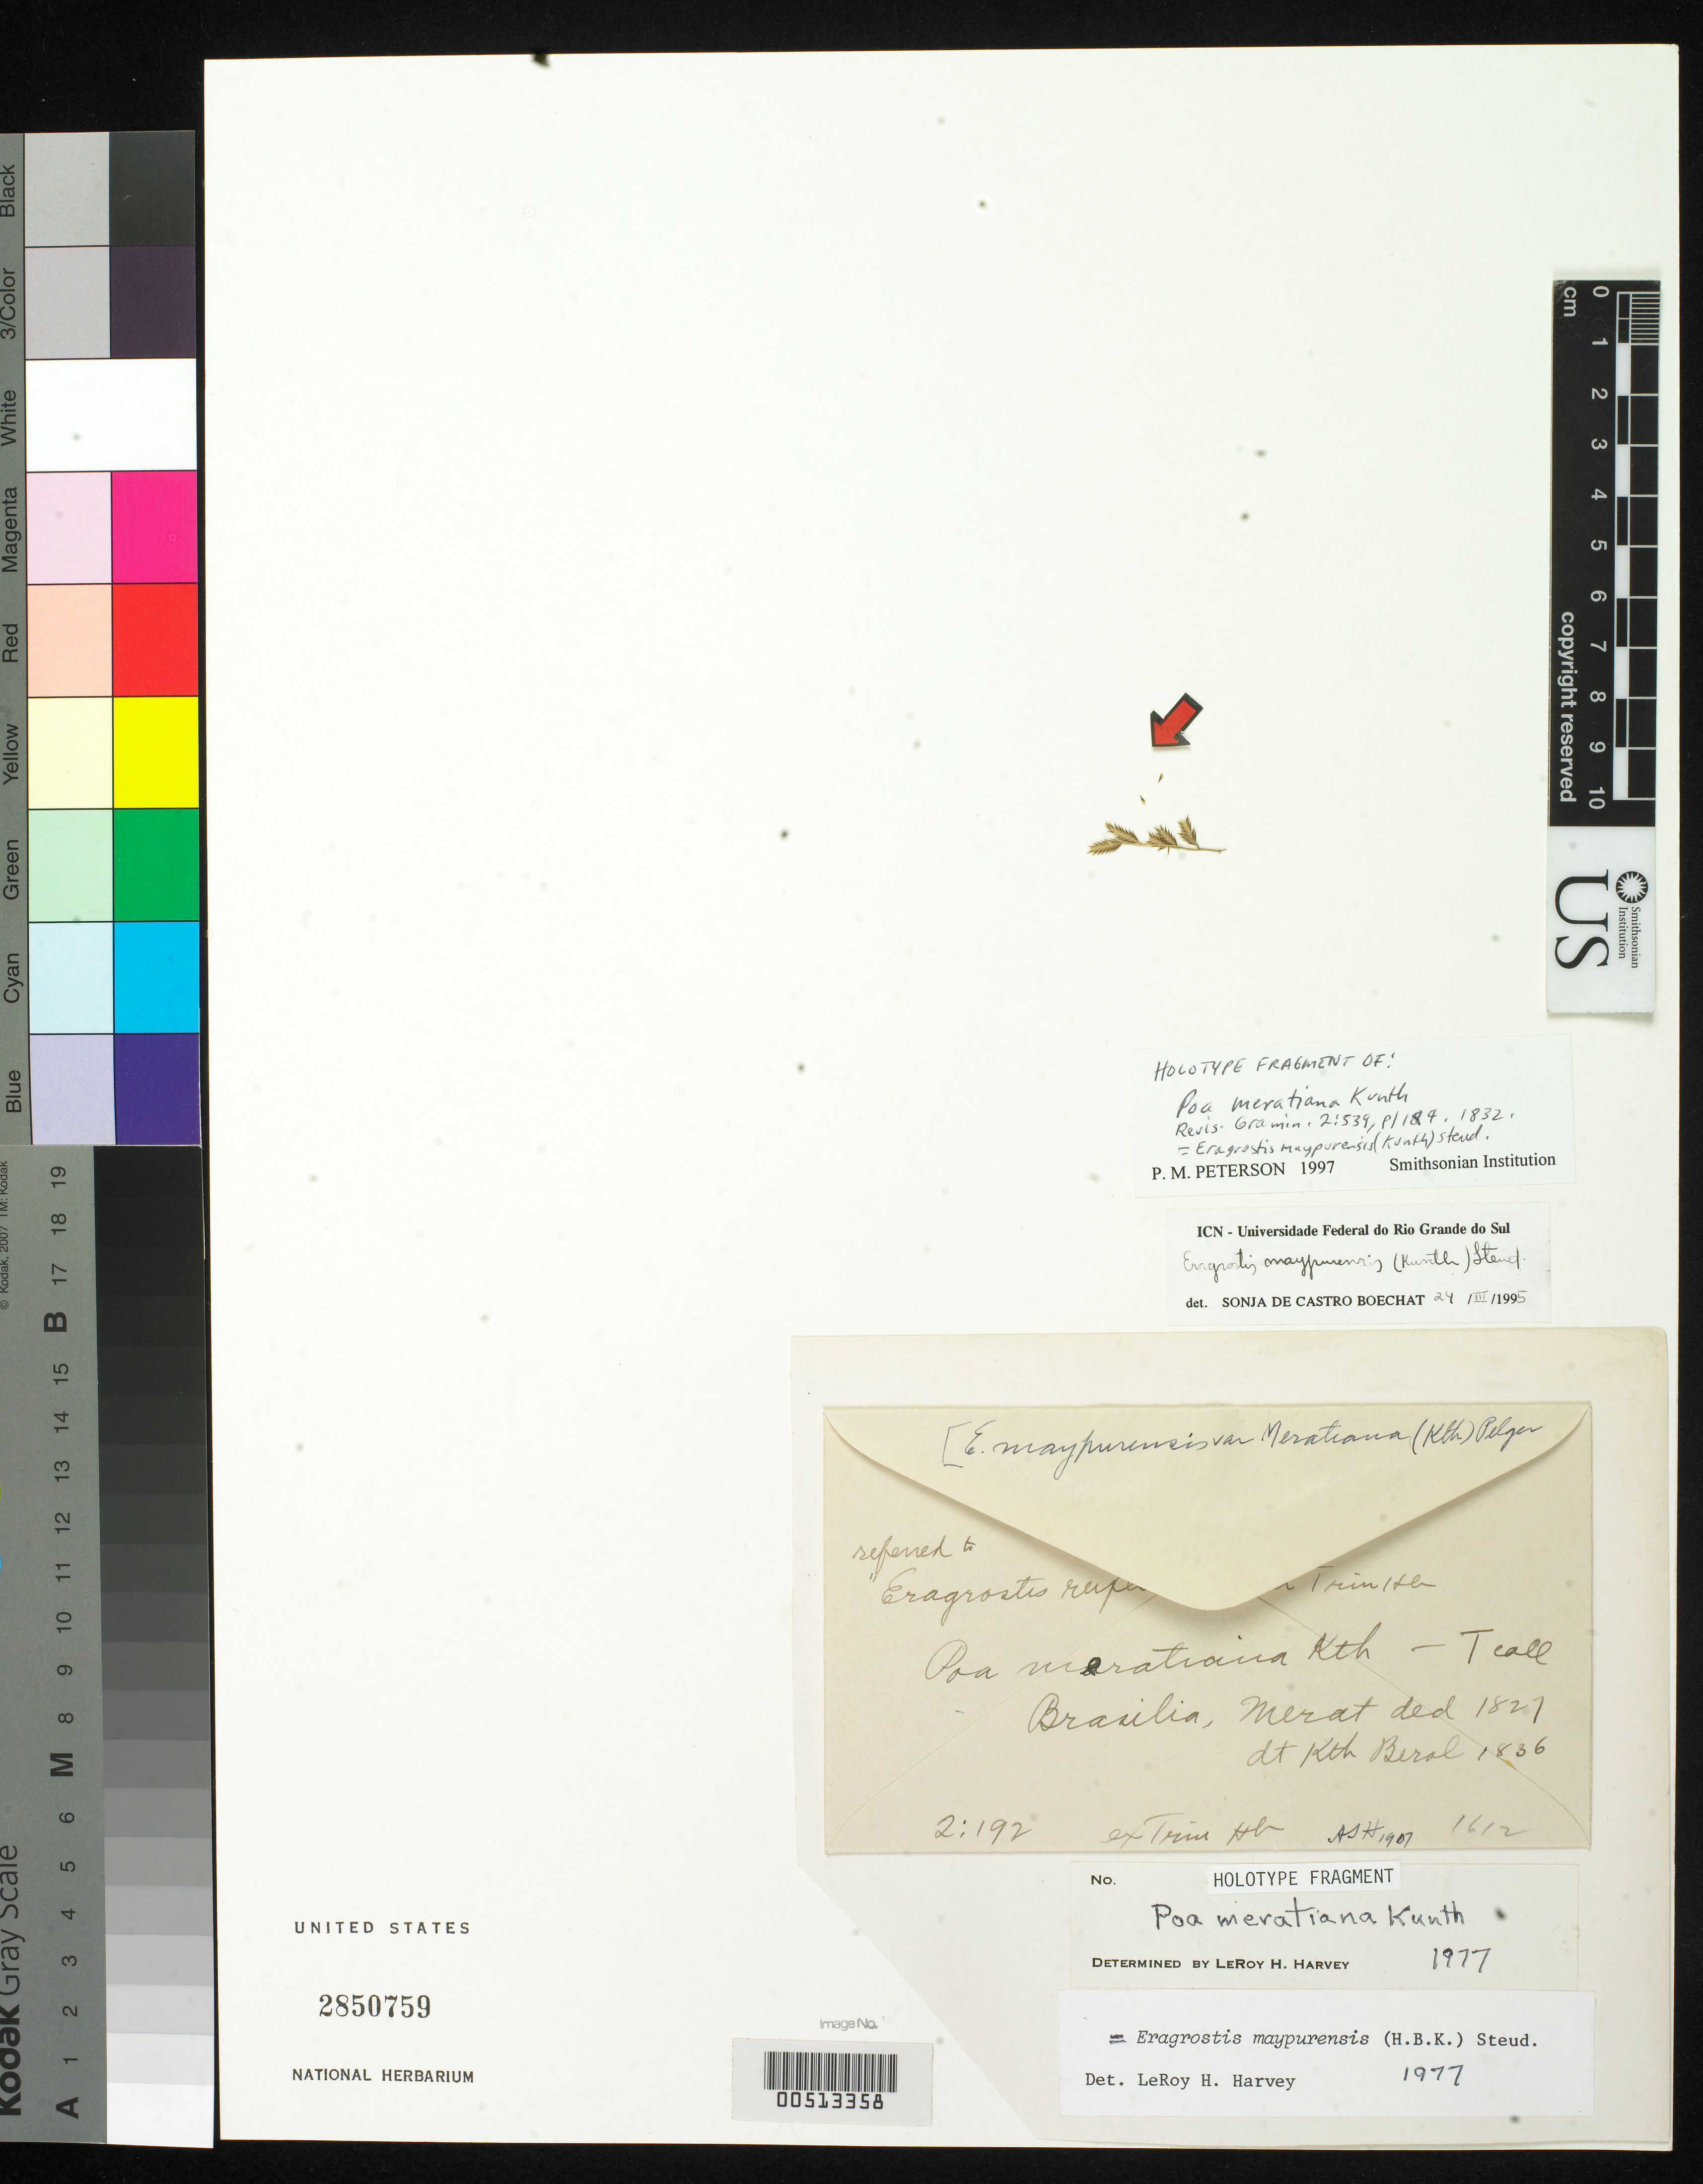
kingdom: Plantae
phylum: Tracheophyta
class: Liliopsida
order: Poales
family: Poaceae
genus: Poa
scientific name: Poa meratiana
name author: Kunth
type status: Type Fragment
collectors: F. V. Mérat de Vaumartoise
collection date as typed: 1827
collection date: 1827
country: Brazil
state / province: Minas Gerais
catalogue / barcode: US 2850759